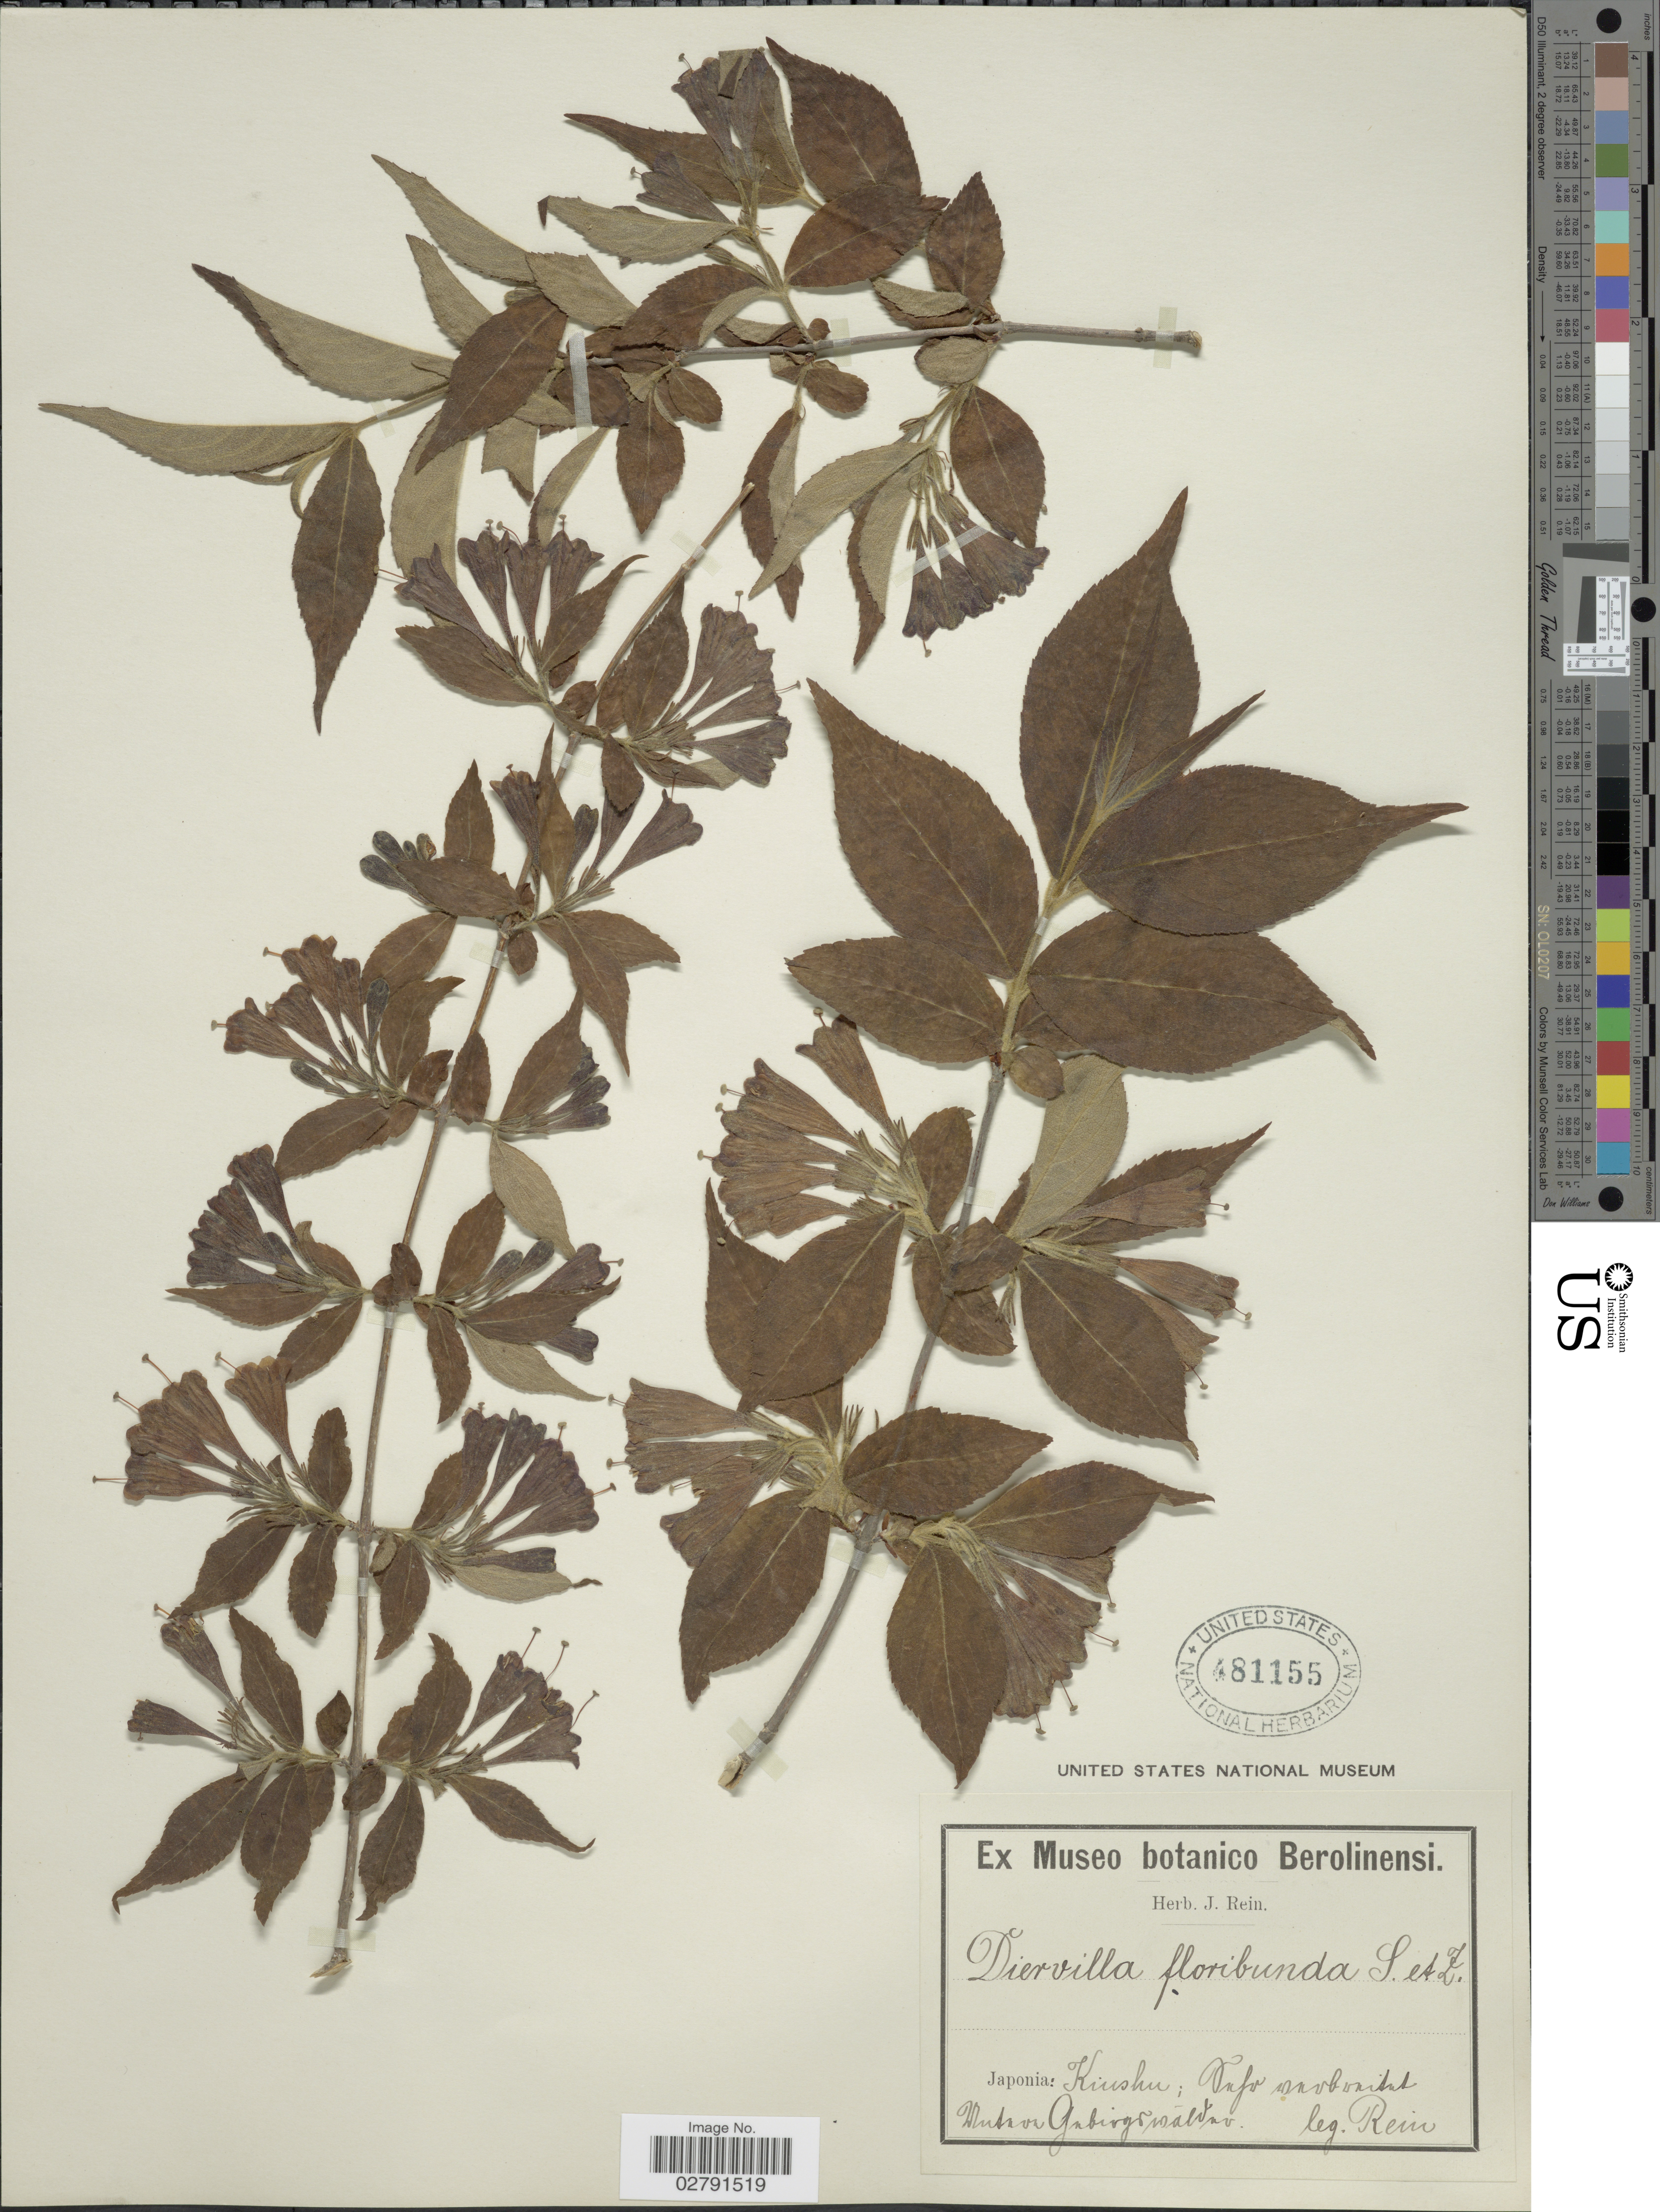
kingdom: Plantae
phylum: Tracheophyta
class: Magnoliopsida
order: Dipsacales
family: Caprifoliaceae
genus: Diervilla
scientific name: Diervilla japonica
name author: (Thunb.) DC.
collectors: J. Rein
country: Japan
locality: Japonia: Kiushu.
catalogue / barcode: US 481155